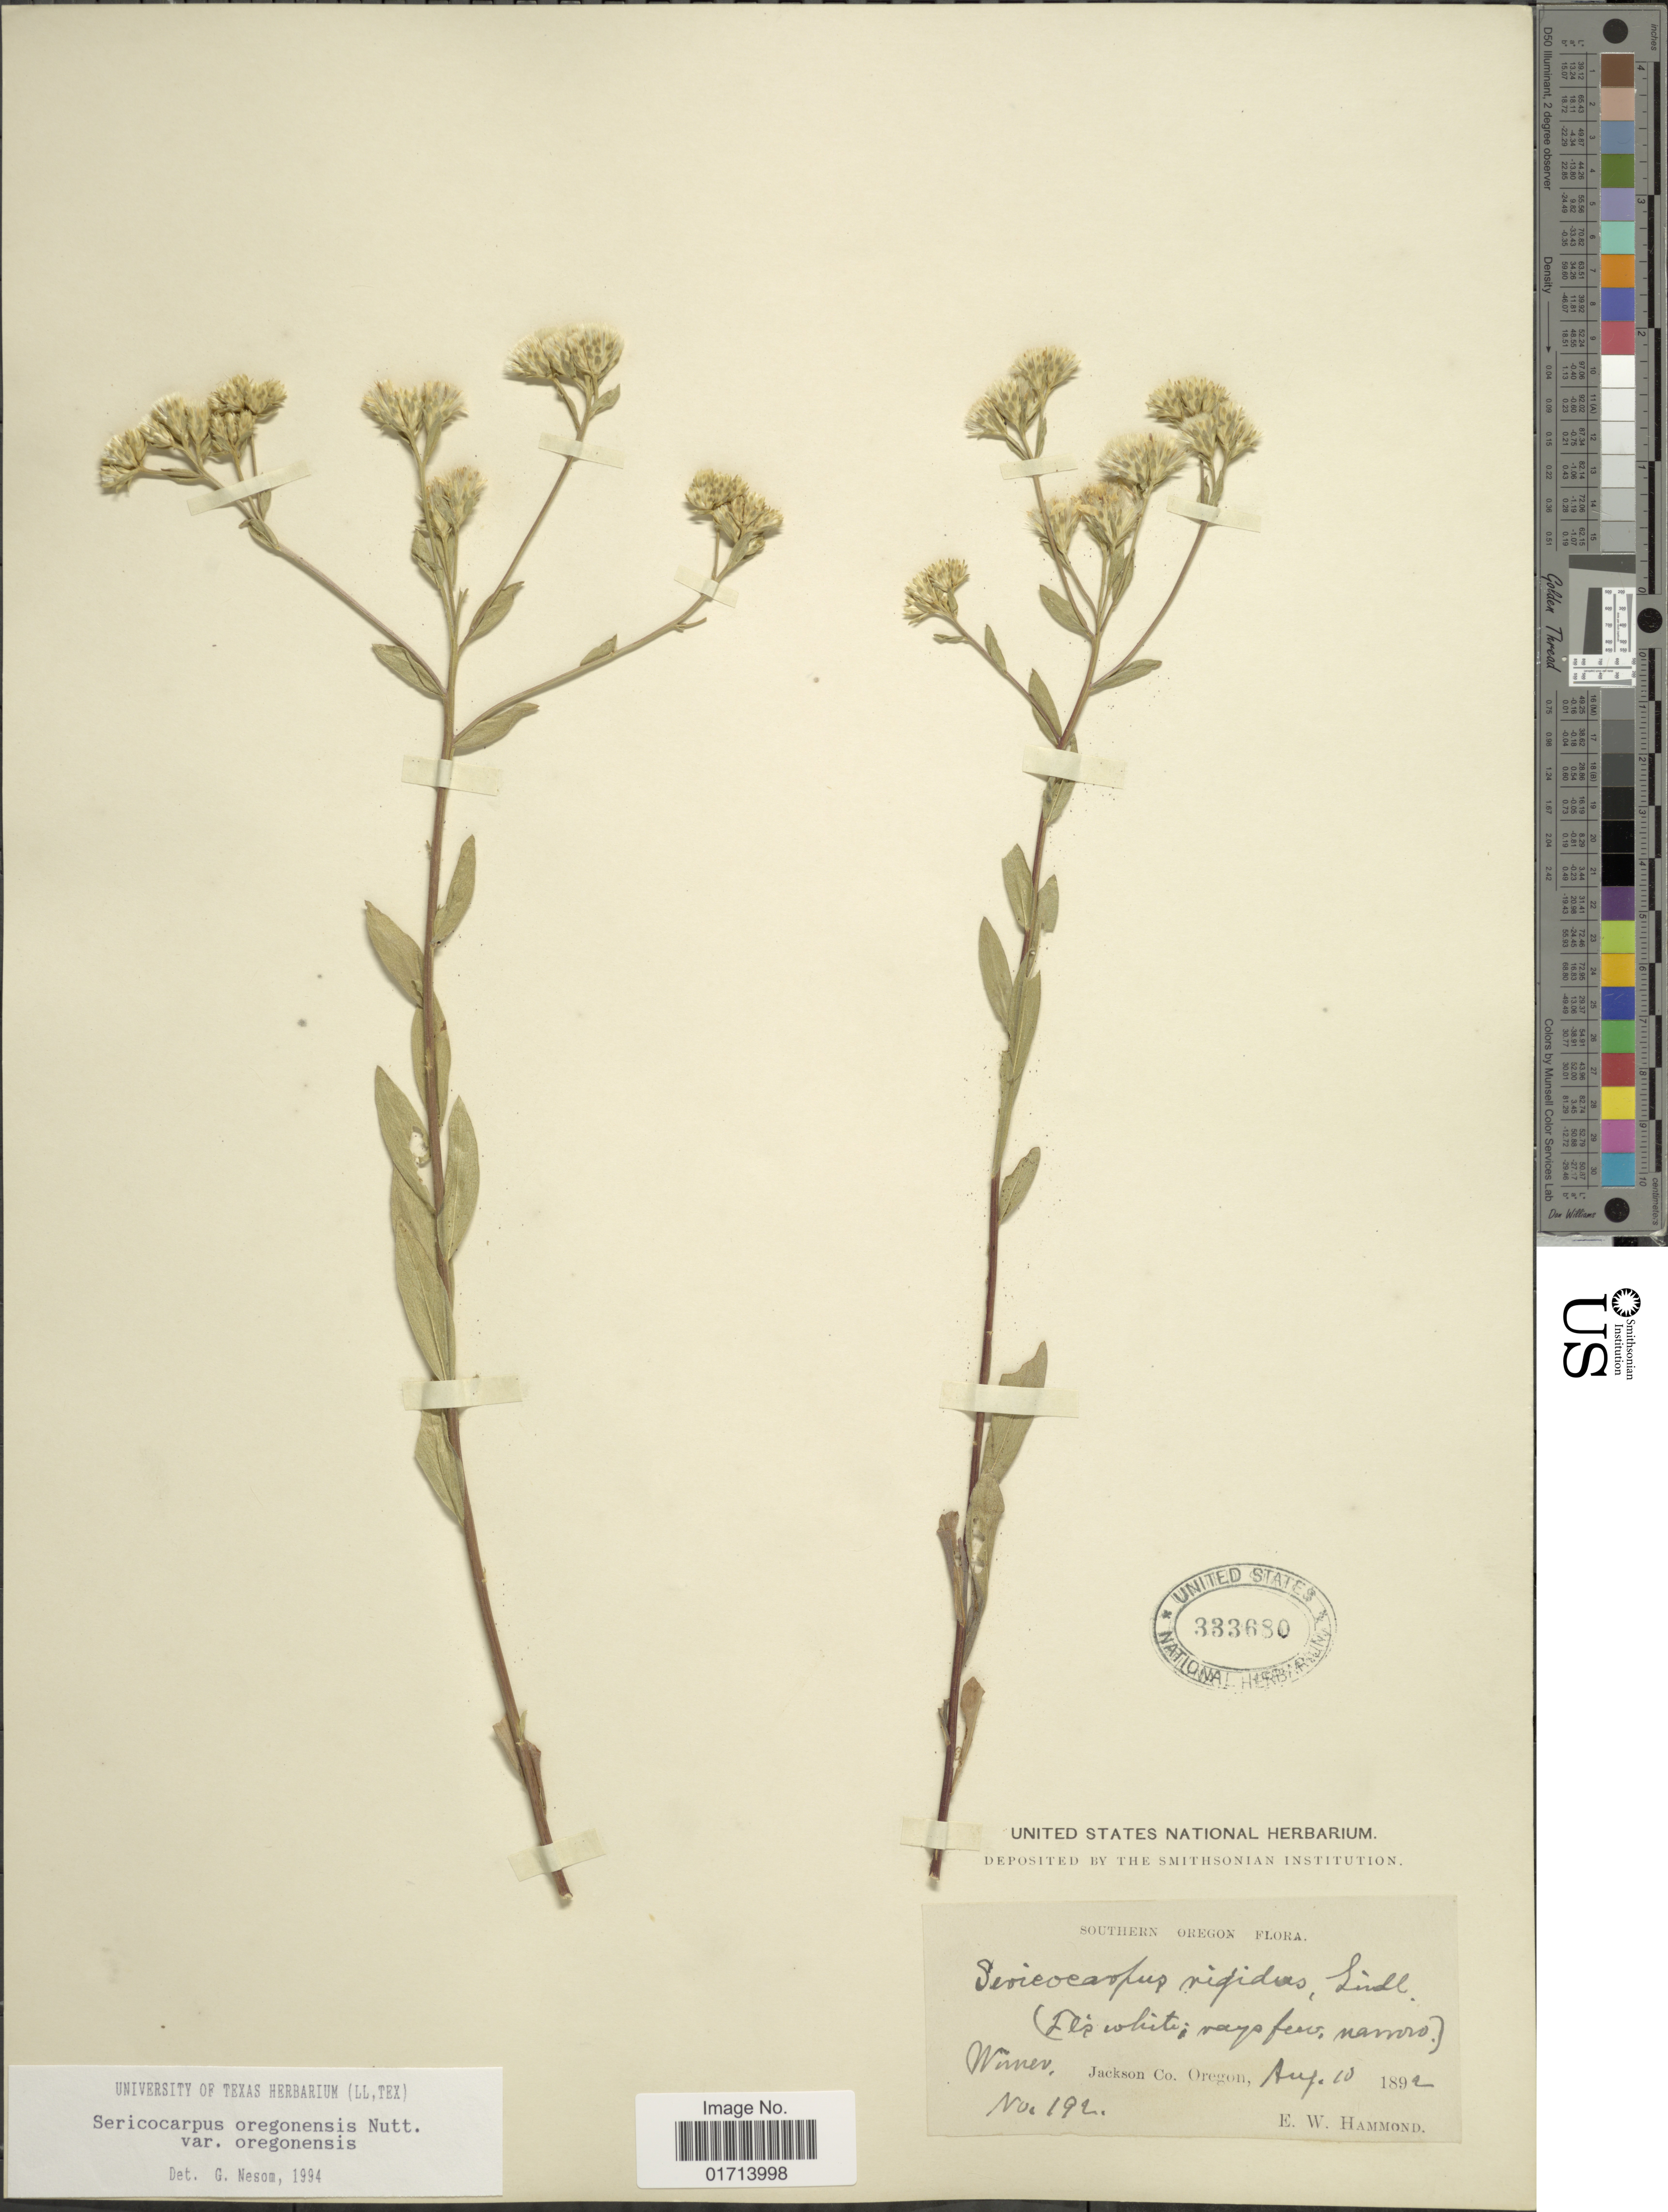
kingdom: Plantae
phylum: Tracheophyta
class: Magnoliopsida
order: Asterales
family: Asteraceae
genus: Sericocarpus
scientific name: Sericocarpus oregonensis var. oregonensis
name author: Nutt.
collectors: E. Hammond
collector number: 192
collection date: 1892-08-10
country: United States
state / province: Oregon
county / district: Jackson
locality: Southern Oregon, Winev, Jackson Co.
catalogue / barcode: US 333680